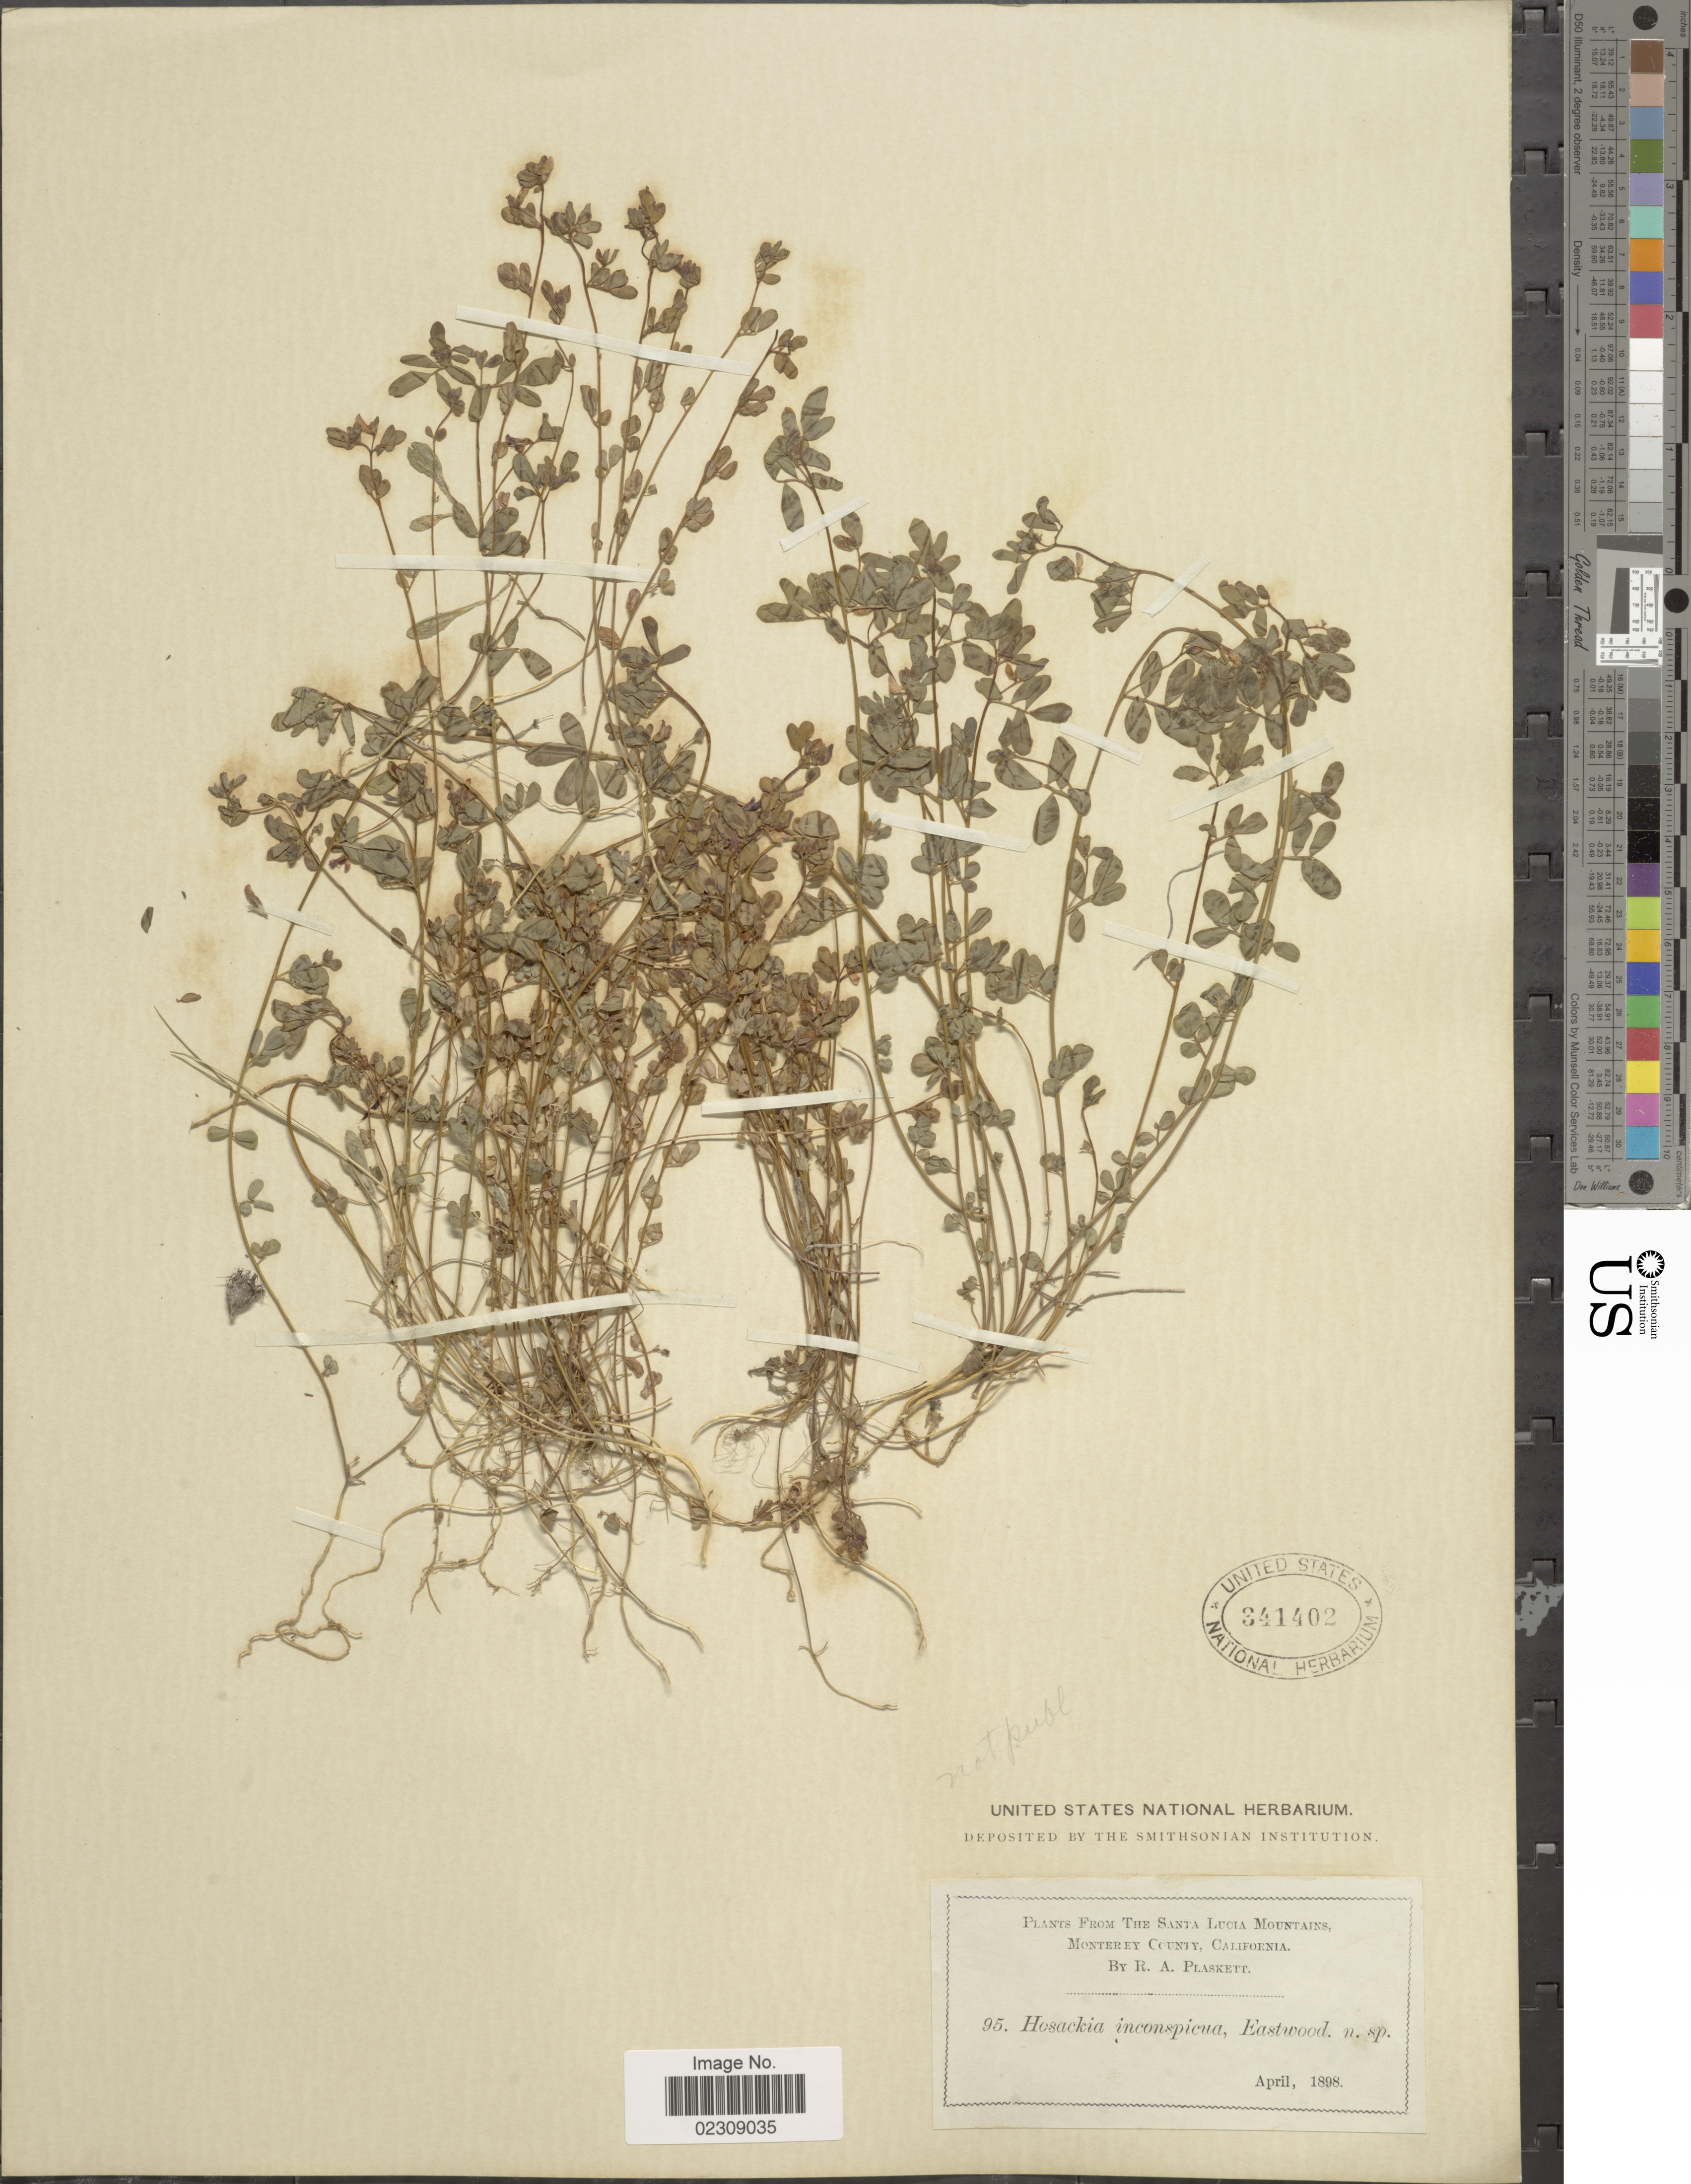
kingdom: Plantae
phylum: Tracheophyta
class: Magnoliopsida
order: Fabales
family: Fabaceae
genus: Hosackia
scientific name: Hosackia sp.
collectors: R. Plaskett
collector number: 95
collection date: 1898-04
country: United States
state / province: California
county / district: Monterey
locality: The Santa Lucia Mountains, Monterey County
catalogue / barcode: US 341402